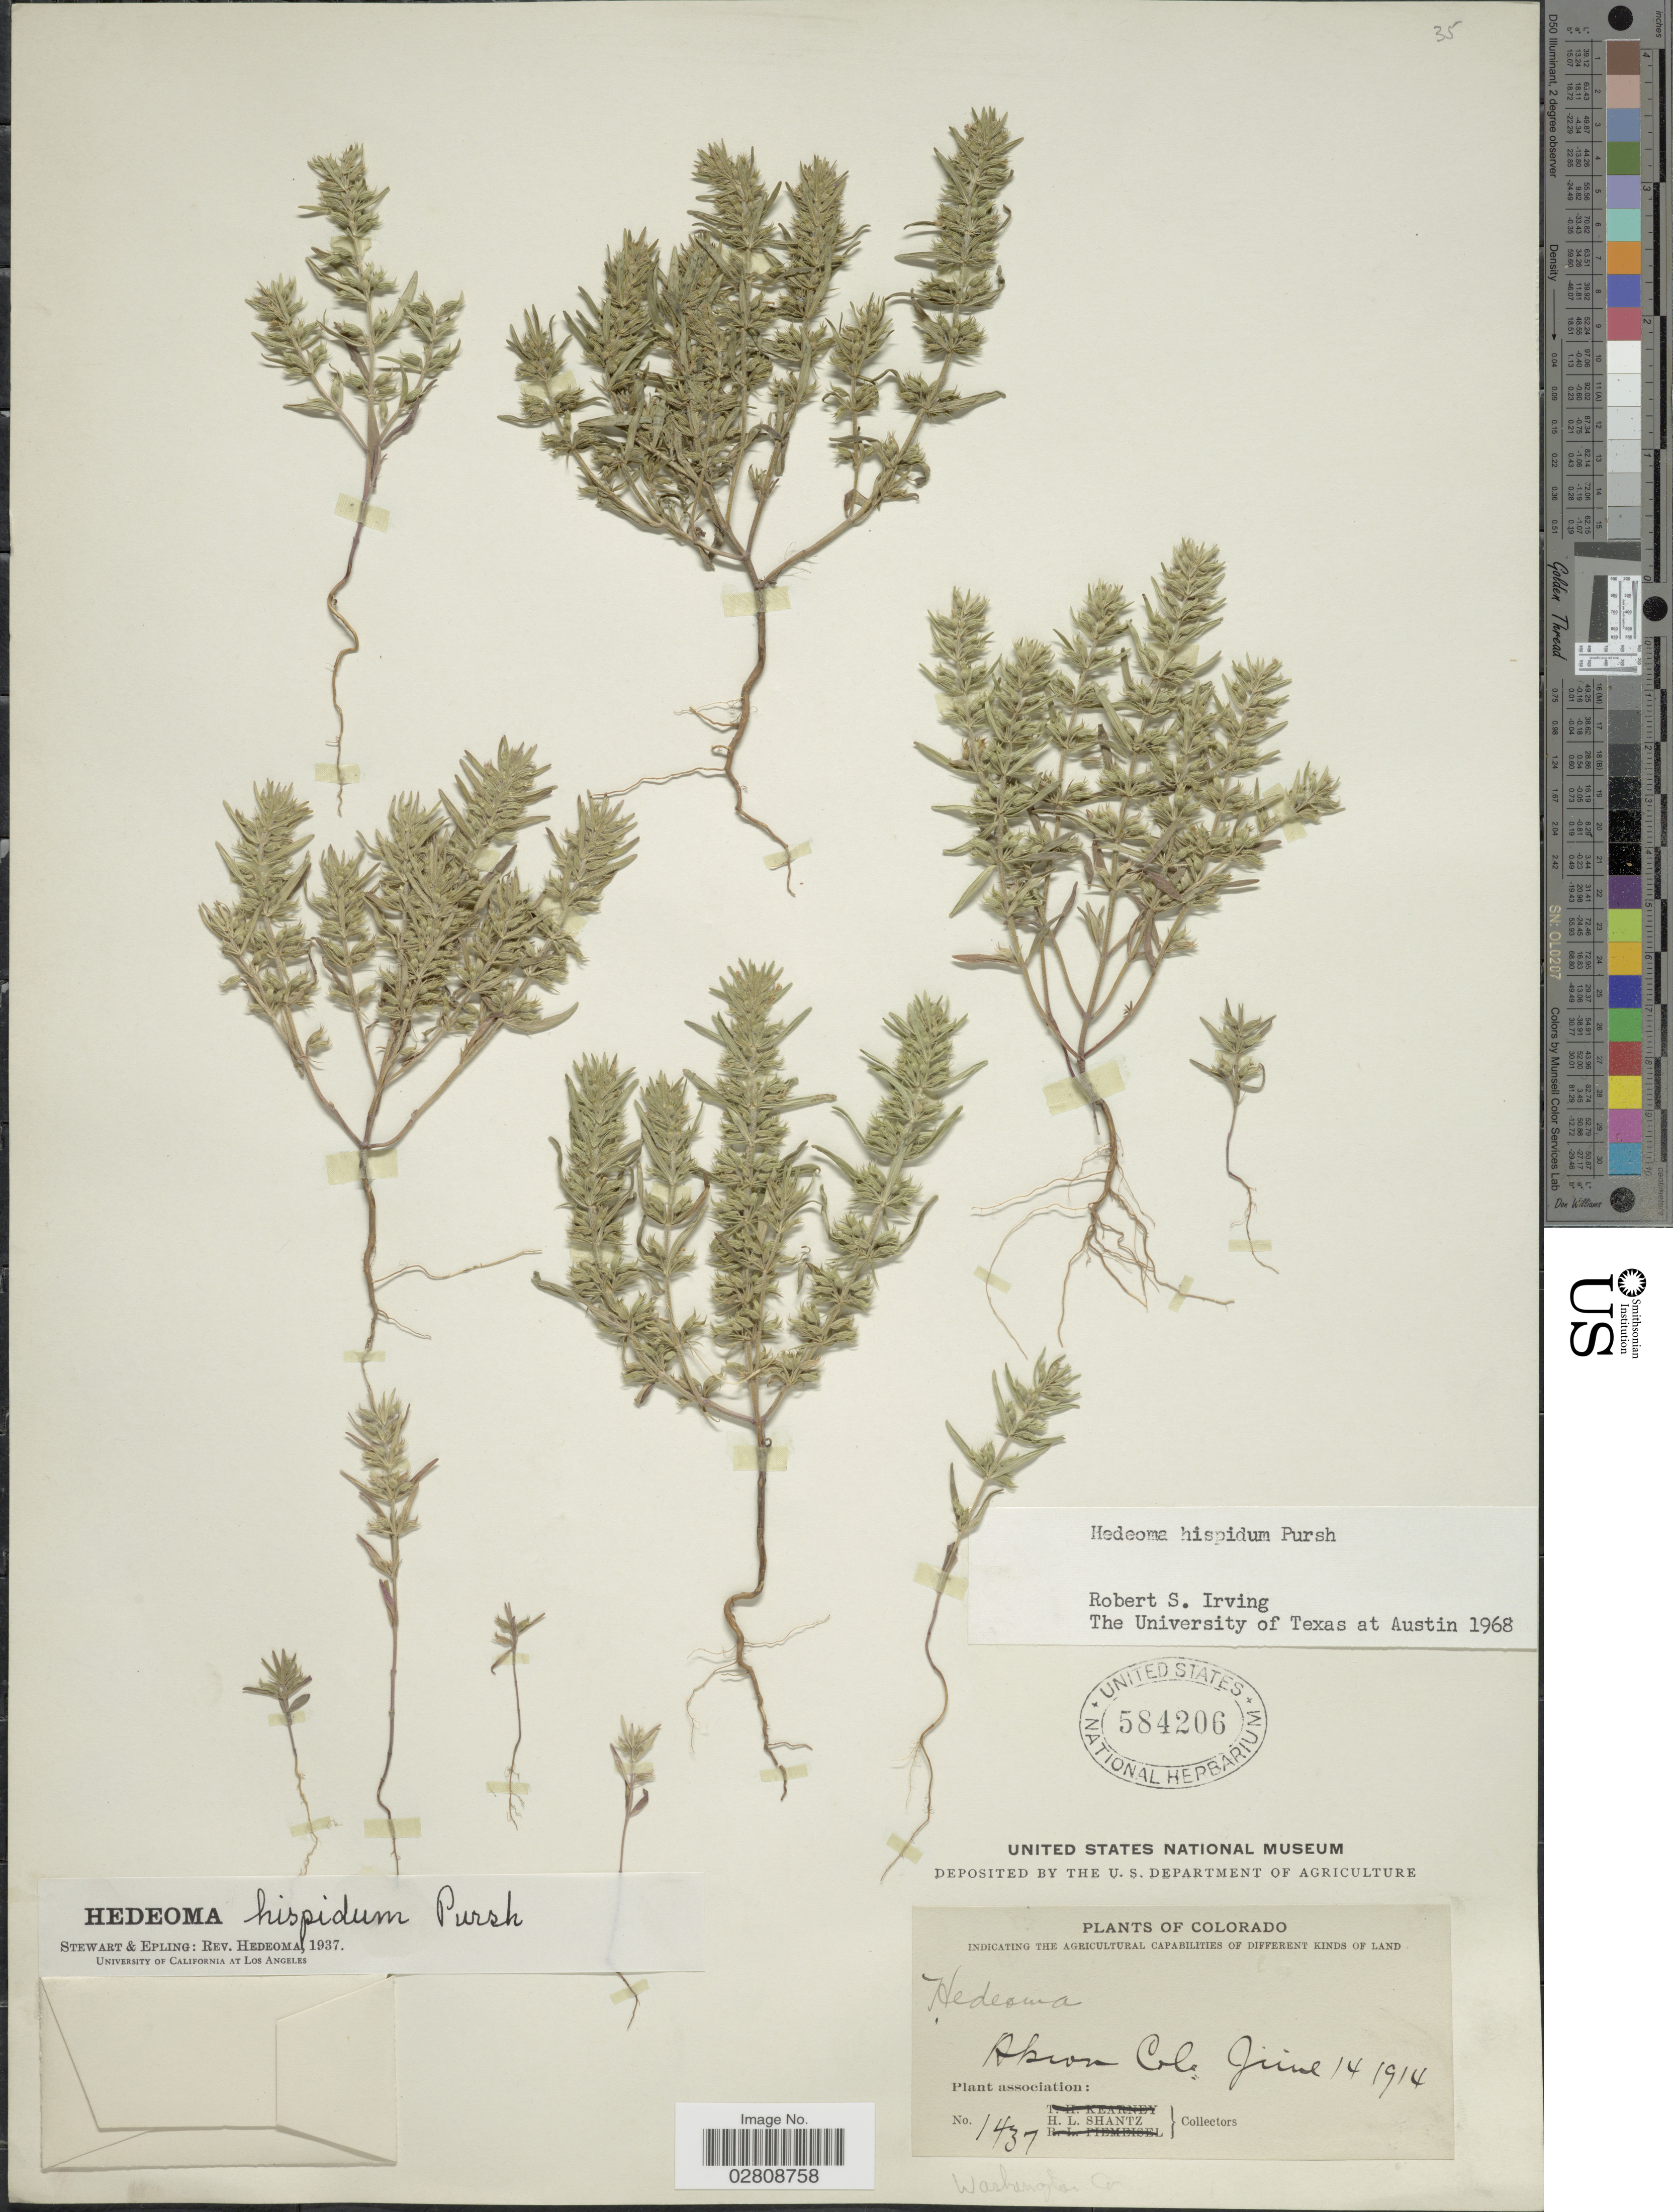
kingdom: Plantae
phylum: Tracheophyta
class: Magnoliopsida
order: Lamiales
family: Lamiaceae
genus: Hedeoma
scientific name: Hedeoma hispida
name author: Pursh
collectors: H. Shantz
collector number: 1437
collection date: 1914-06-14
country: United States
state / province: Colorado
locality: Akron Col.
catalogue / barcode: US 584206